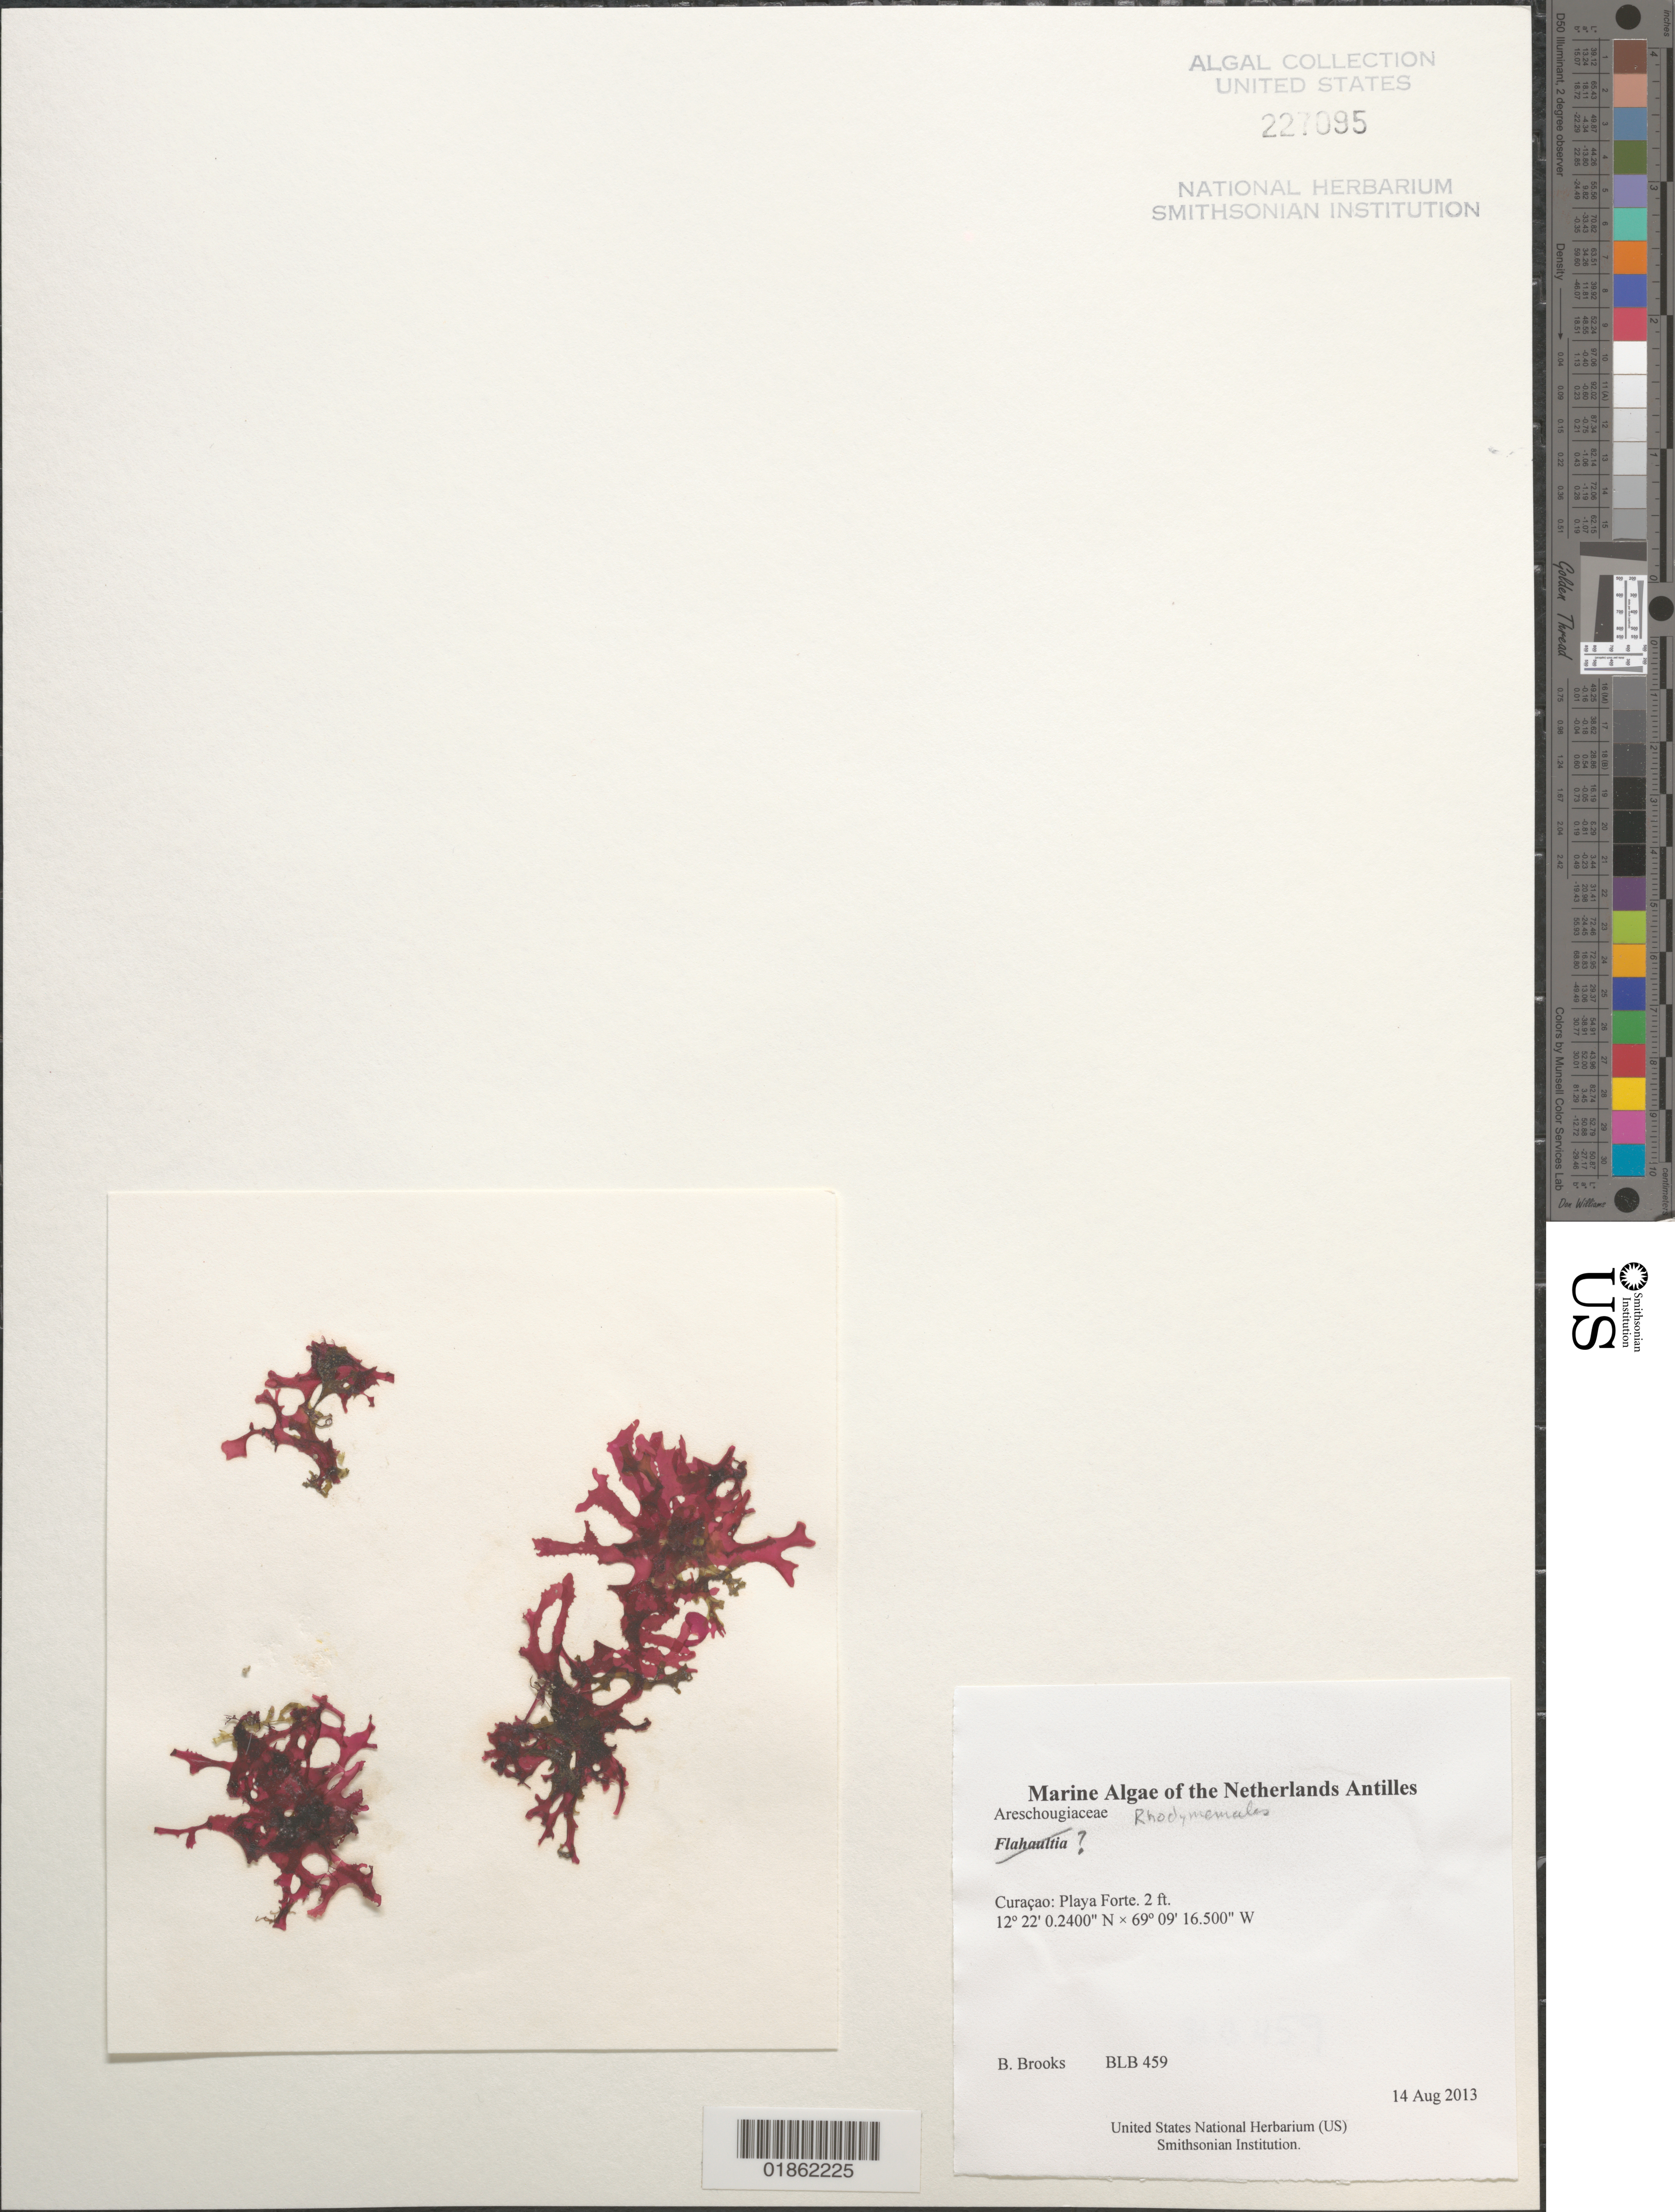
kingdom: Plantae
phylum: Rhodophyta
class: Florideophyceae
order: Gigartinales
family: Solieriaceae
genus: Flahaultia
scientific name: Flahaultia sp.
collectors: B. Brooks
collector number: BLB 459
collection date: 2013-08-14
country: Curaçao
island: Curaçao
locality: Playa Forte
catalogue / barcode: US 227095